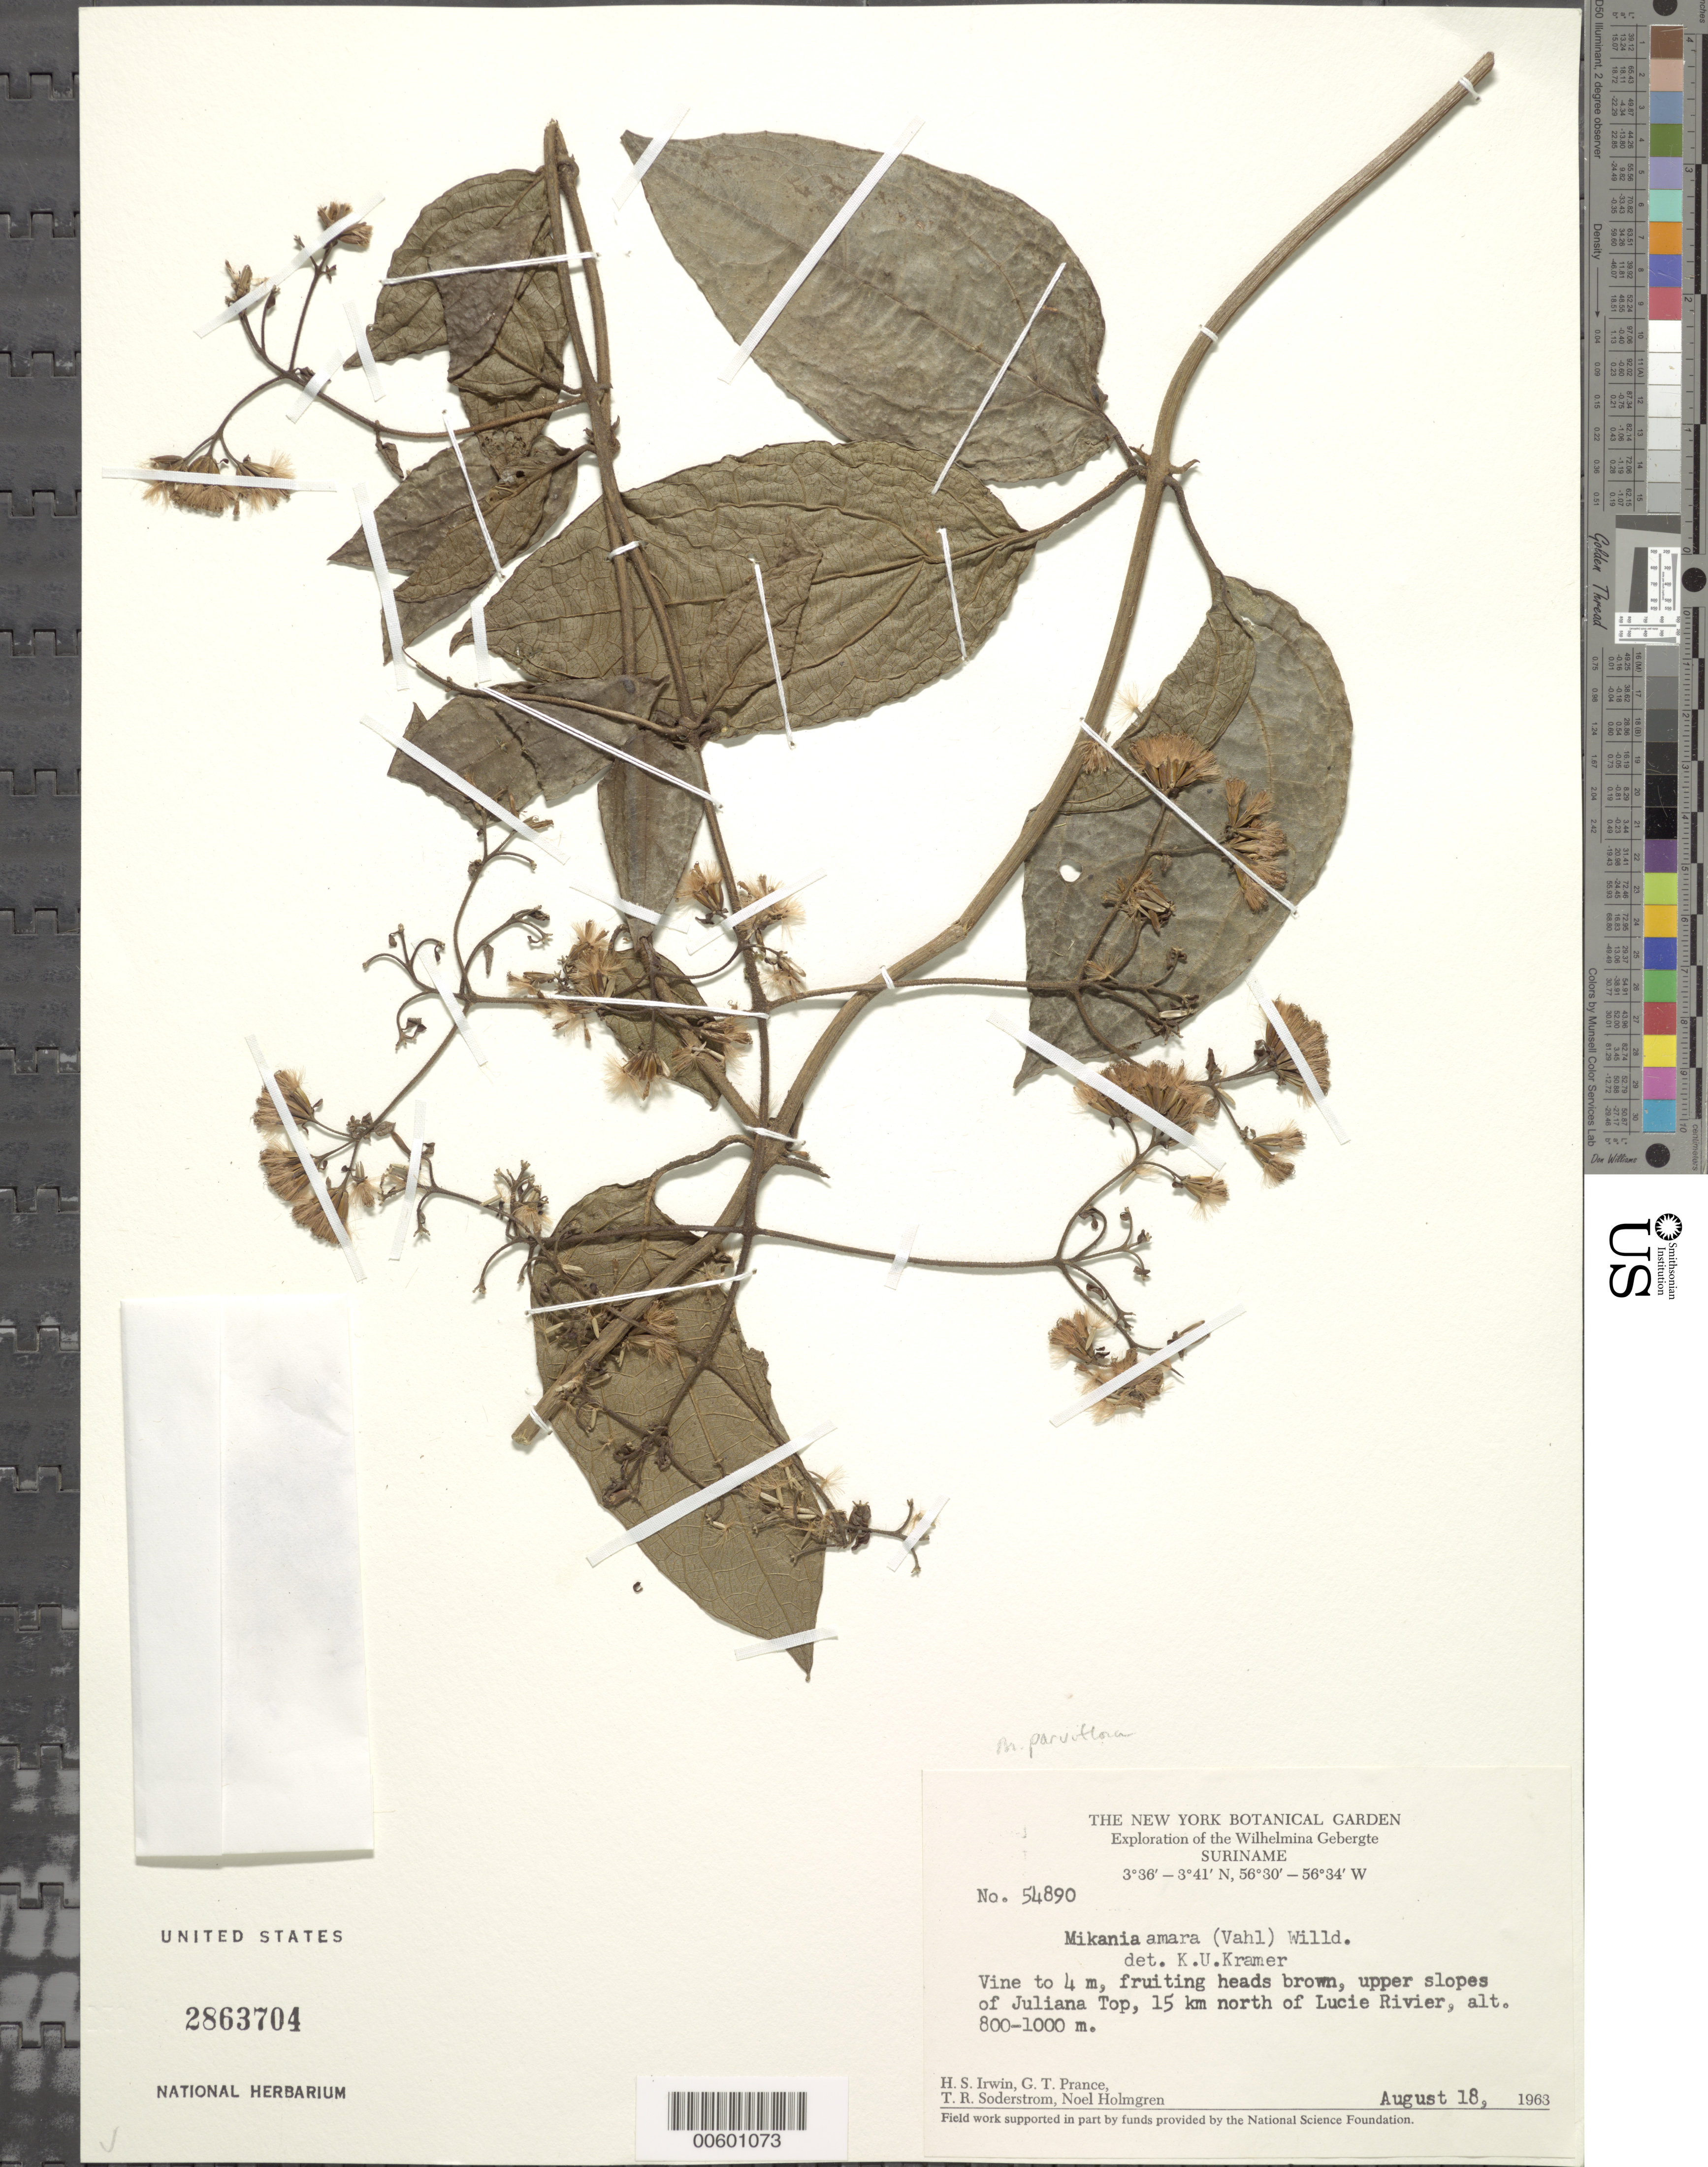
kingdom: Plantae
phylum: Tracheophyta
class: Magnoliopsida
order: Asterales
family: Asteraceae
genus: Mikania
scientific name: Mikania parviflora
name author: (Aubl.) H. Karst.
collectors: H. Irwin, G. T. Prance, T. R. Soderstrom & N. H. Holmgren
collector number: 54890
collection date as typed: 18-Aug-63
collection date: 1963-08-18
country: Suriname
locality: Juliana Top, 15 km N of Lucie R., Wilhelmina Gebergte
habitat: Upper slopes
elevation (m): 800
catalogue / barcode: US 2863704